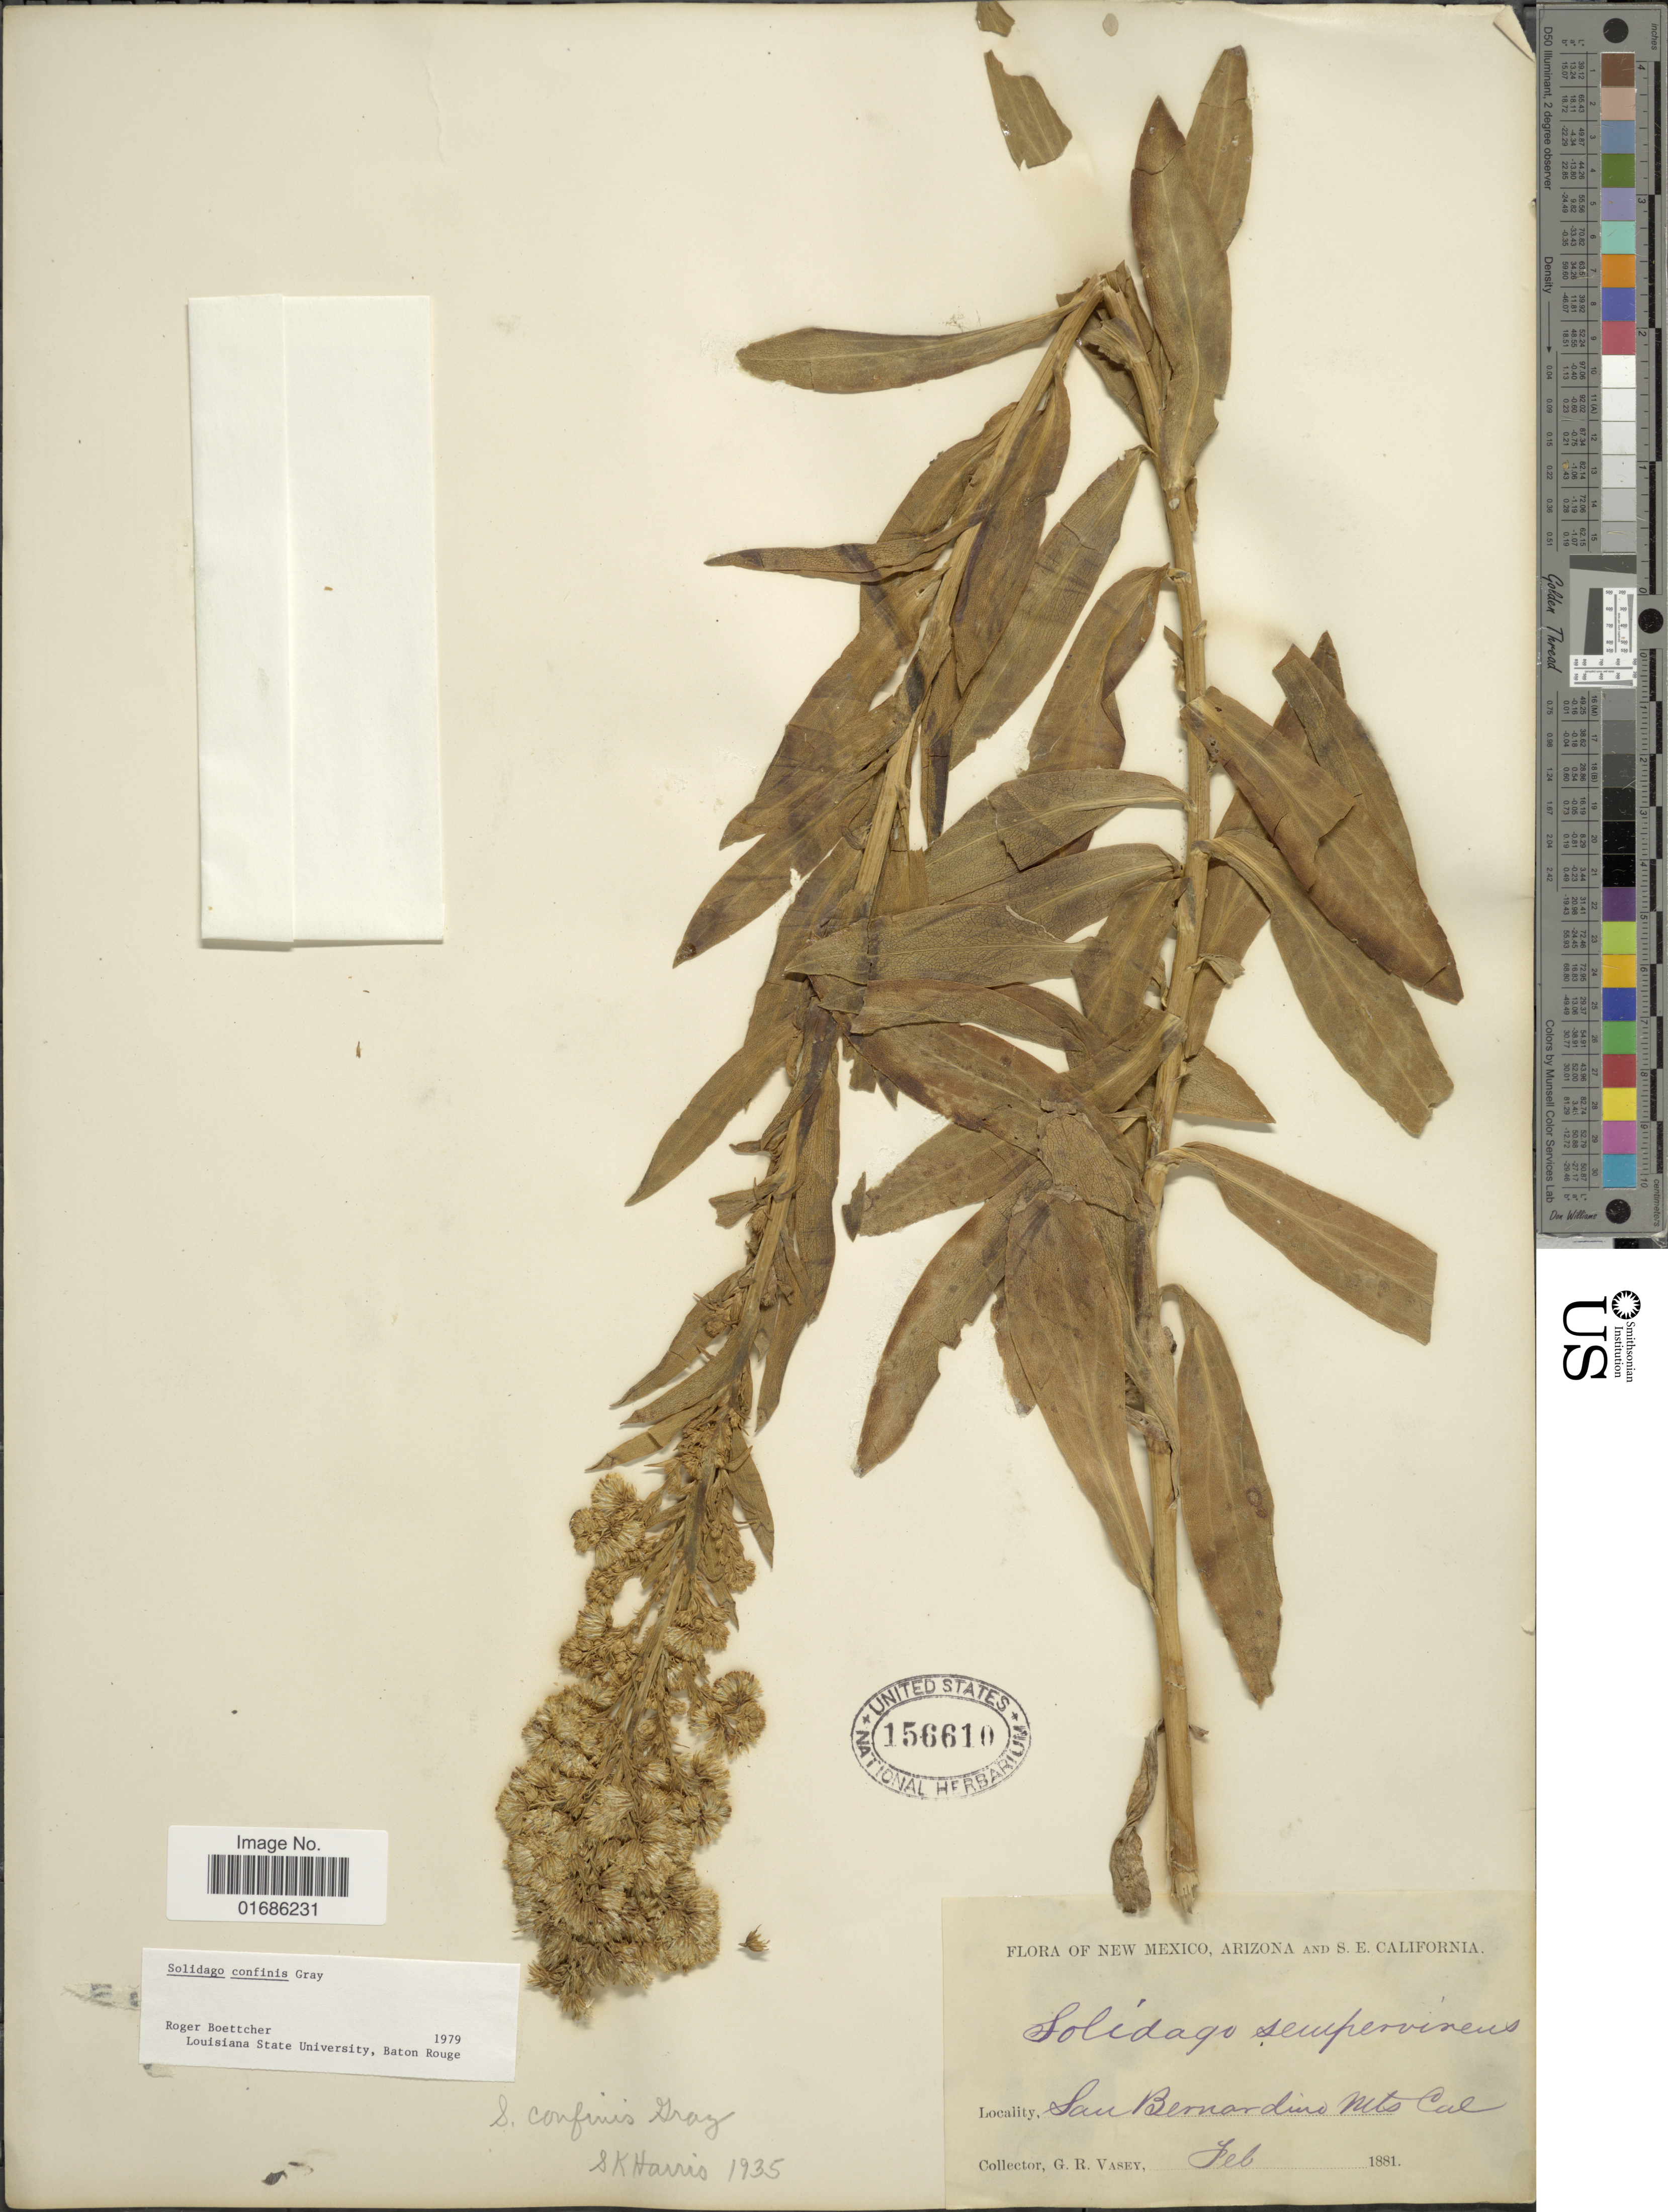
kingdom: Plantae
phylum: Tracheophyta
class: Magnoliopsida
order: Asterales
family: Asteraceae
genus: Solidago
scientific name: Solidago confinis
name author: A. Gray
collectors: G. R. Vasey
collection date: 1881-02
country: United States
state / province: California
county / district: San Bernardino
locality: San Bernardino Mts.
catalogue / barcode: US 156610